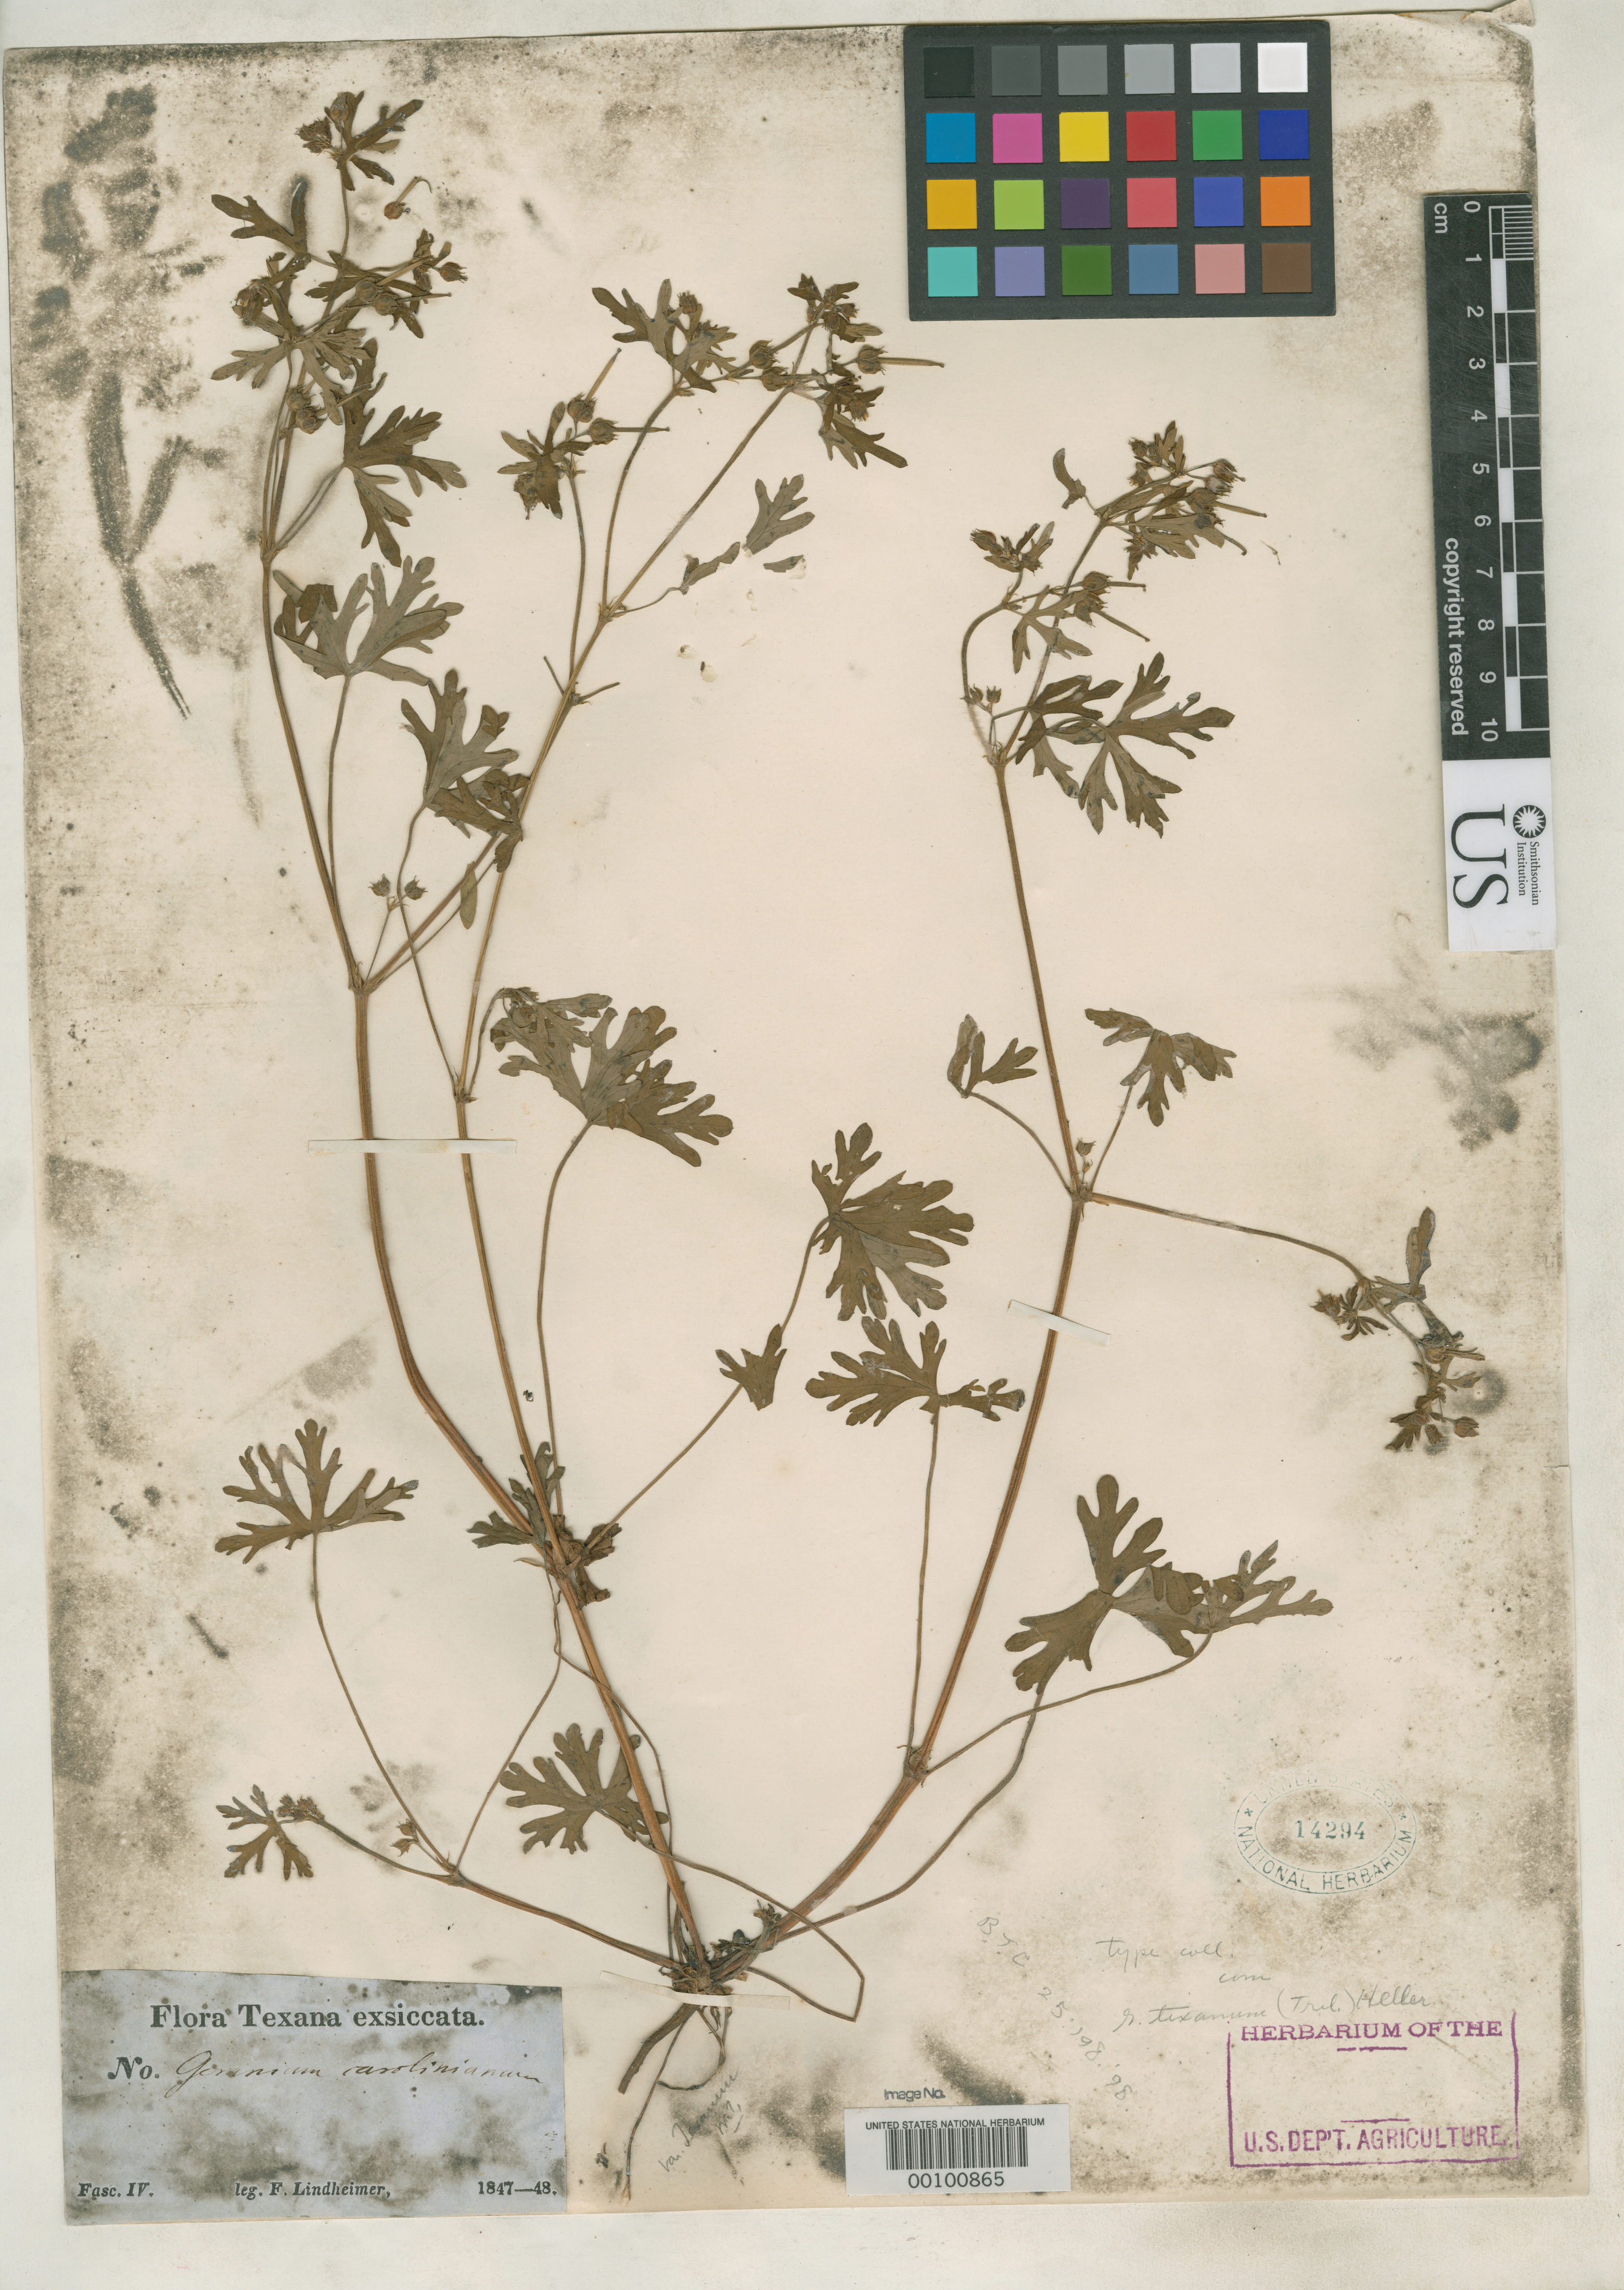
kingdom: Plantae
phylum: Tracheophyta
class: Magnoliopsida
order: Geraniales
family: Geraniaceae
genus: Geranium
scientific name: Geranium carolinianum var. texanum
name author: Trel.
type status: Type Collection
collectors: F. J. Lindheimer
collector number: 1848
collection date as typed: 1847 to -- --- 1848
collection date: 1847/1848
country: United States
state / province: Texas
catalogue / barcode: US 14294